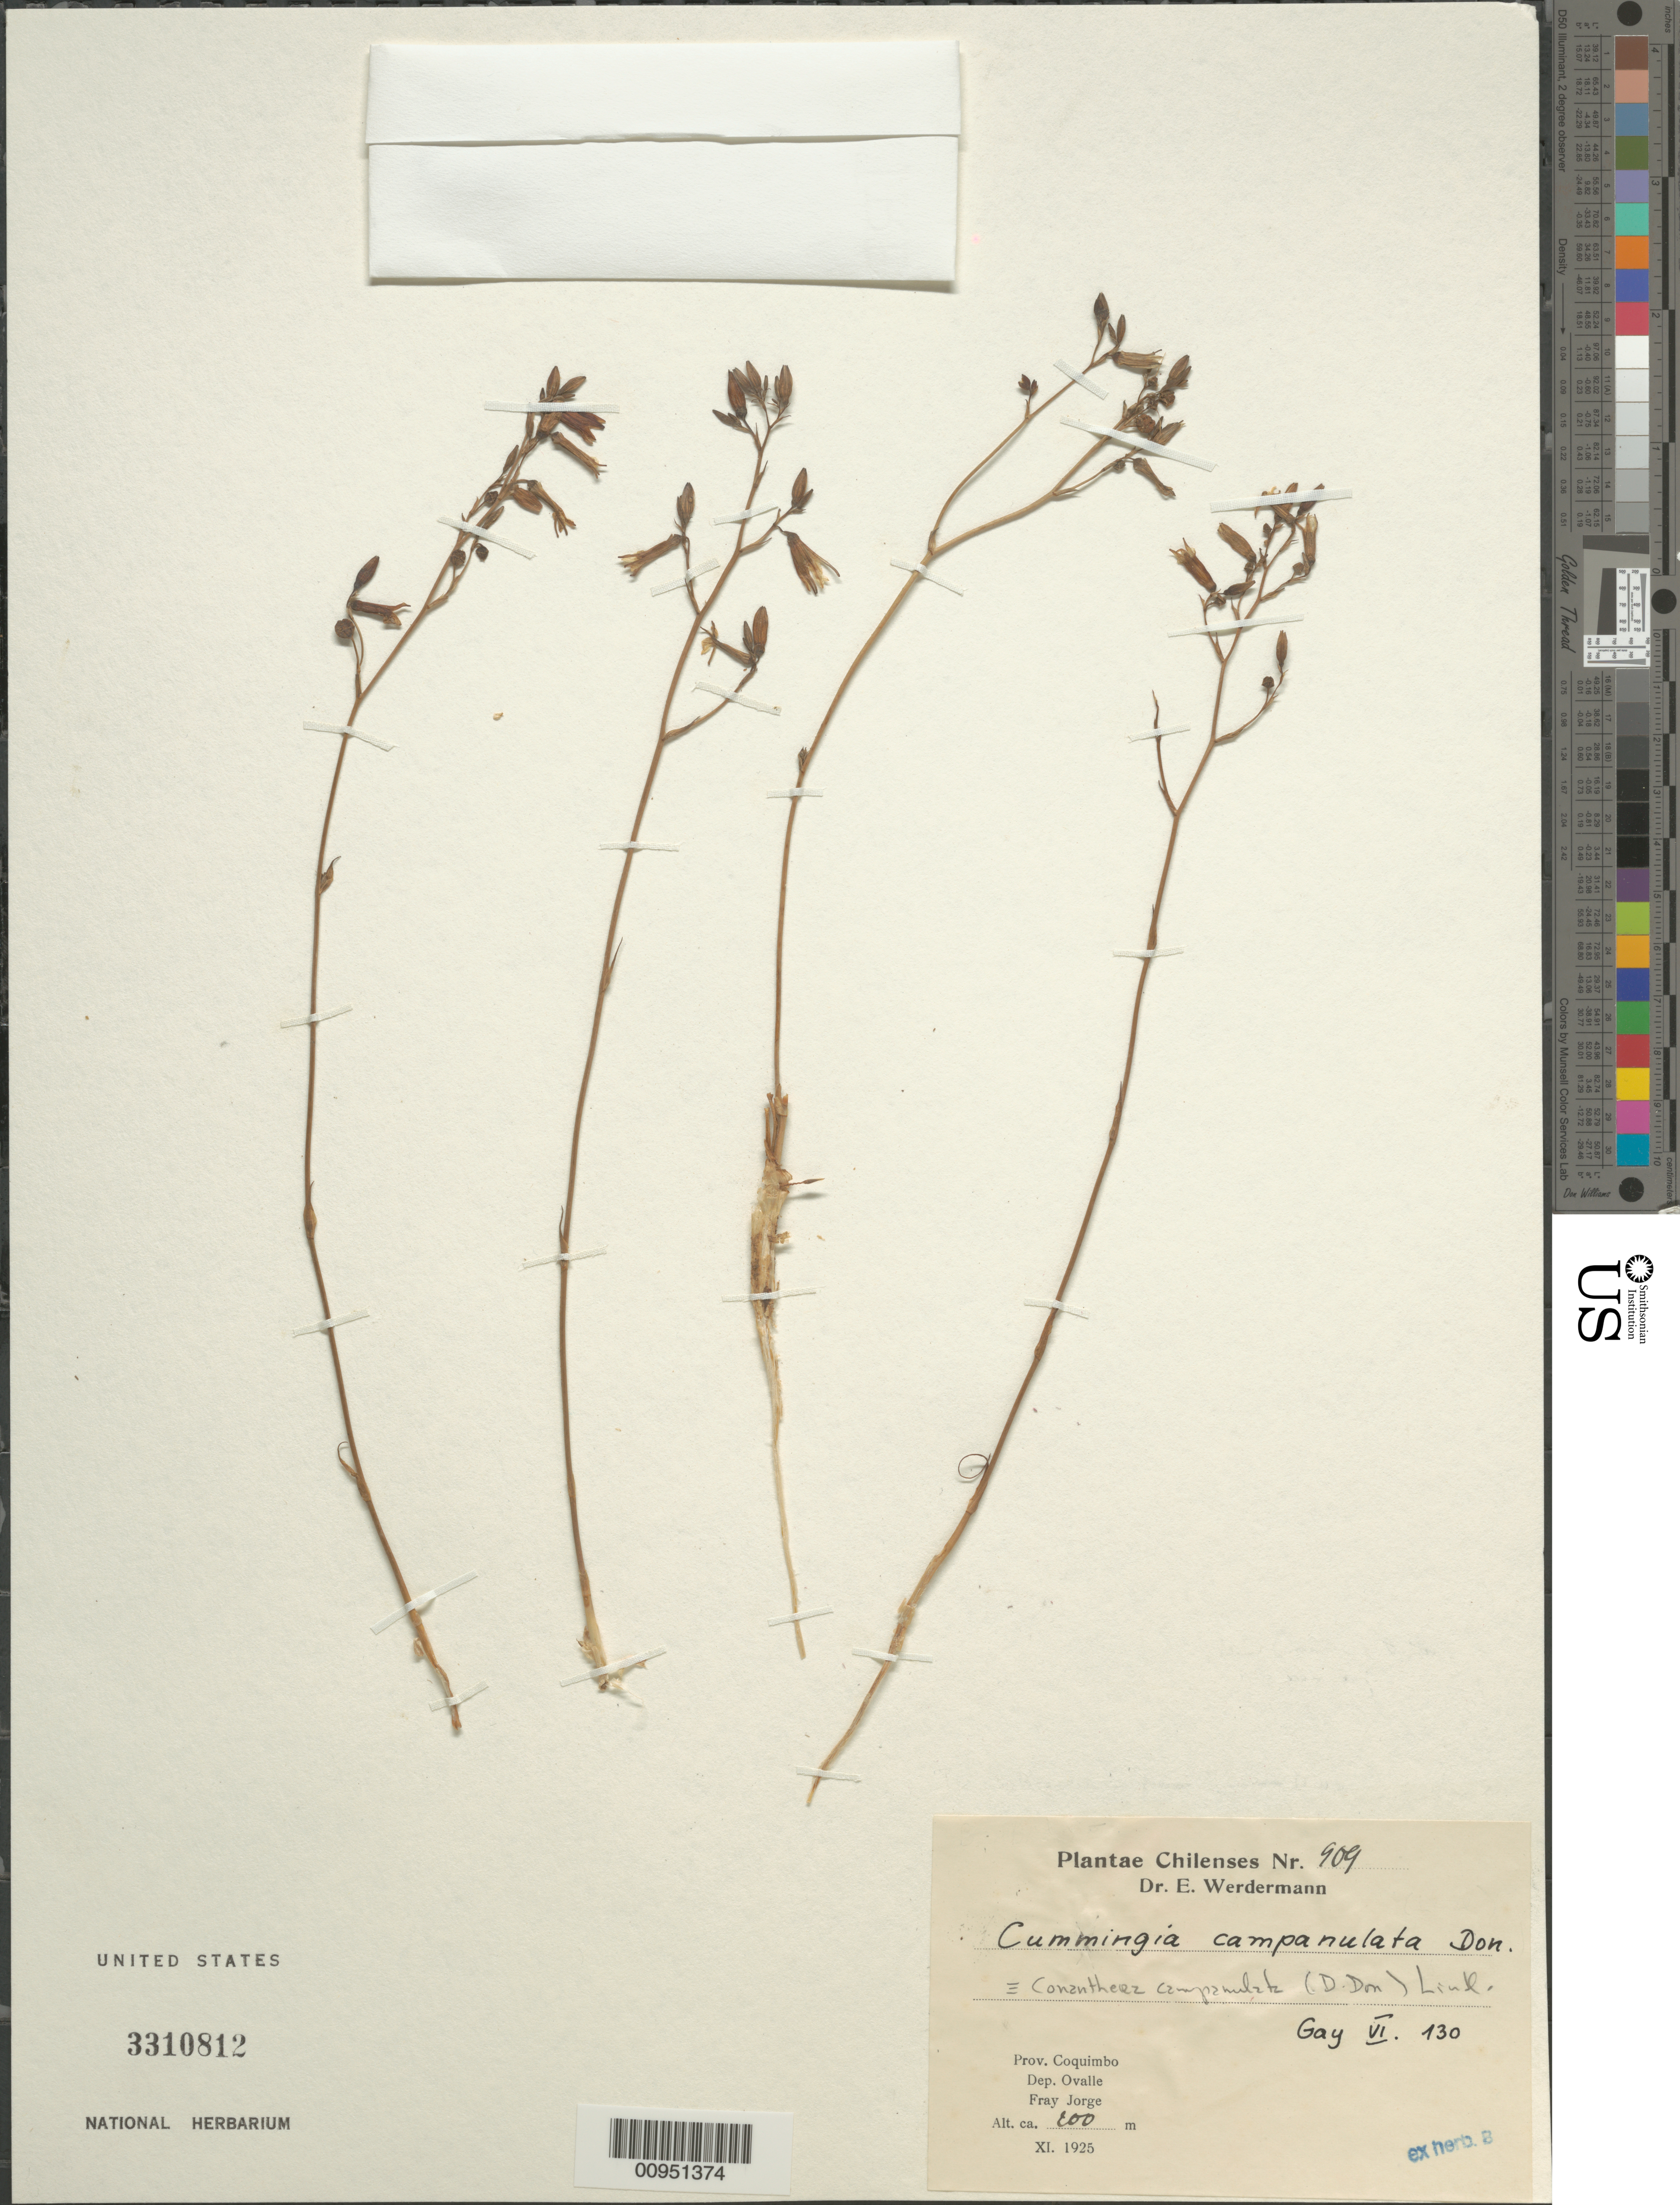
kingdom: Plantae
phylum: Tracheophyta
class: Liliopsida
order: Asparagales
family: Tecophilaeaceae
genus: Conanthera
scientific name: Conanthera campanulata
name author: Lindl.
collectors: E. Werdermann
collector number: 909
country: Chile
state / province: Coquimbo (IV)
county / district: Ovalle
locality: Fray Jorge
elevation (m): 200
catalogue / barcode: US 3310812